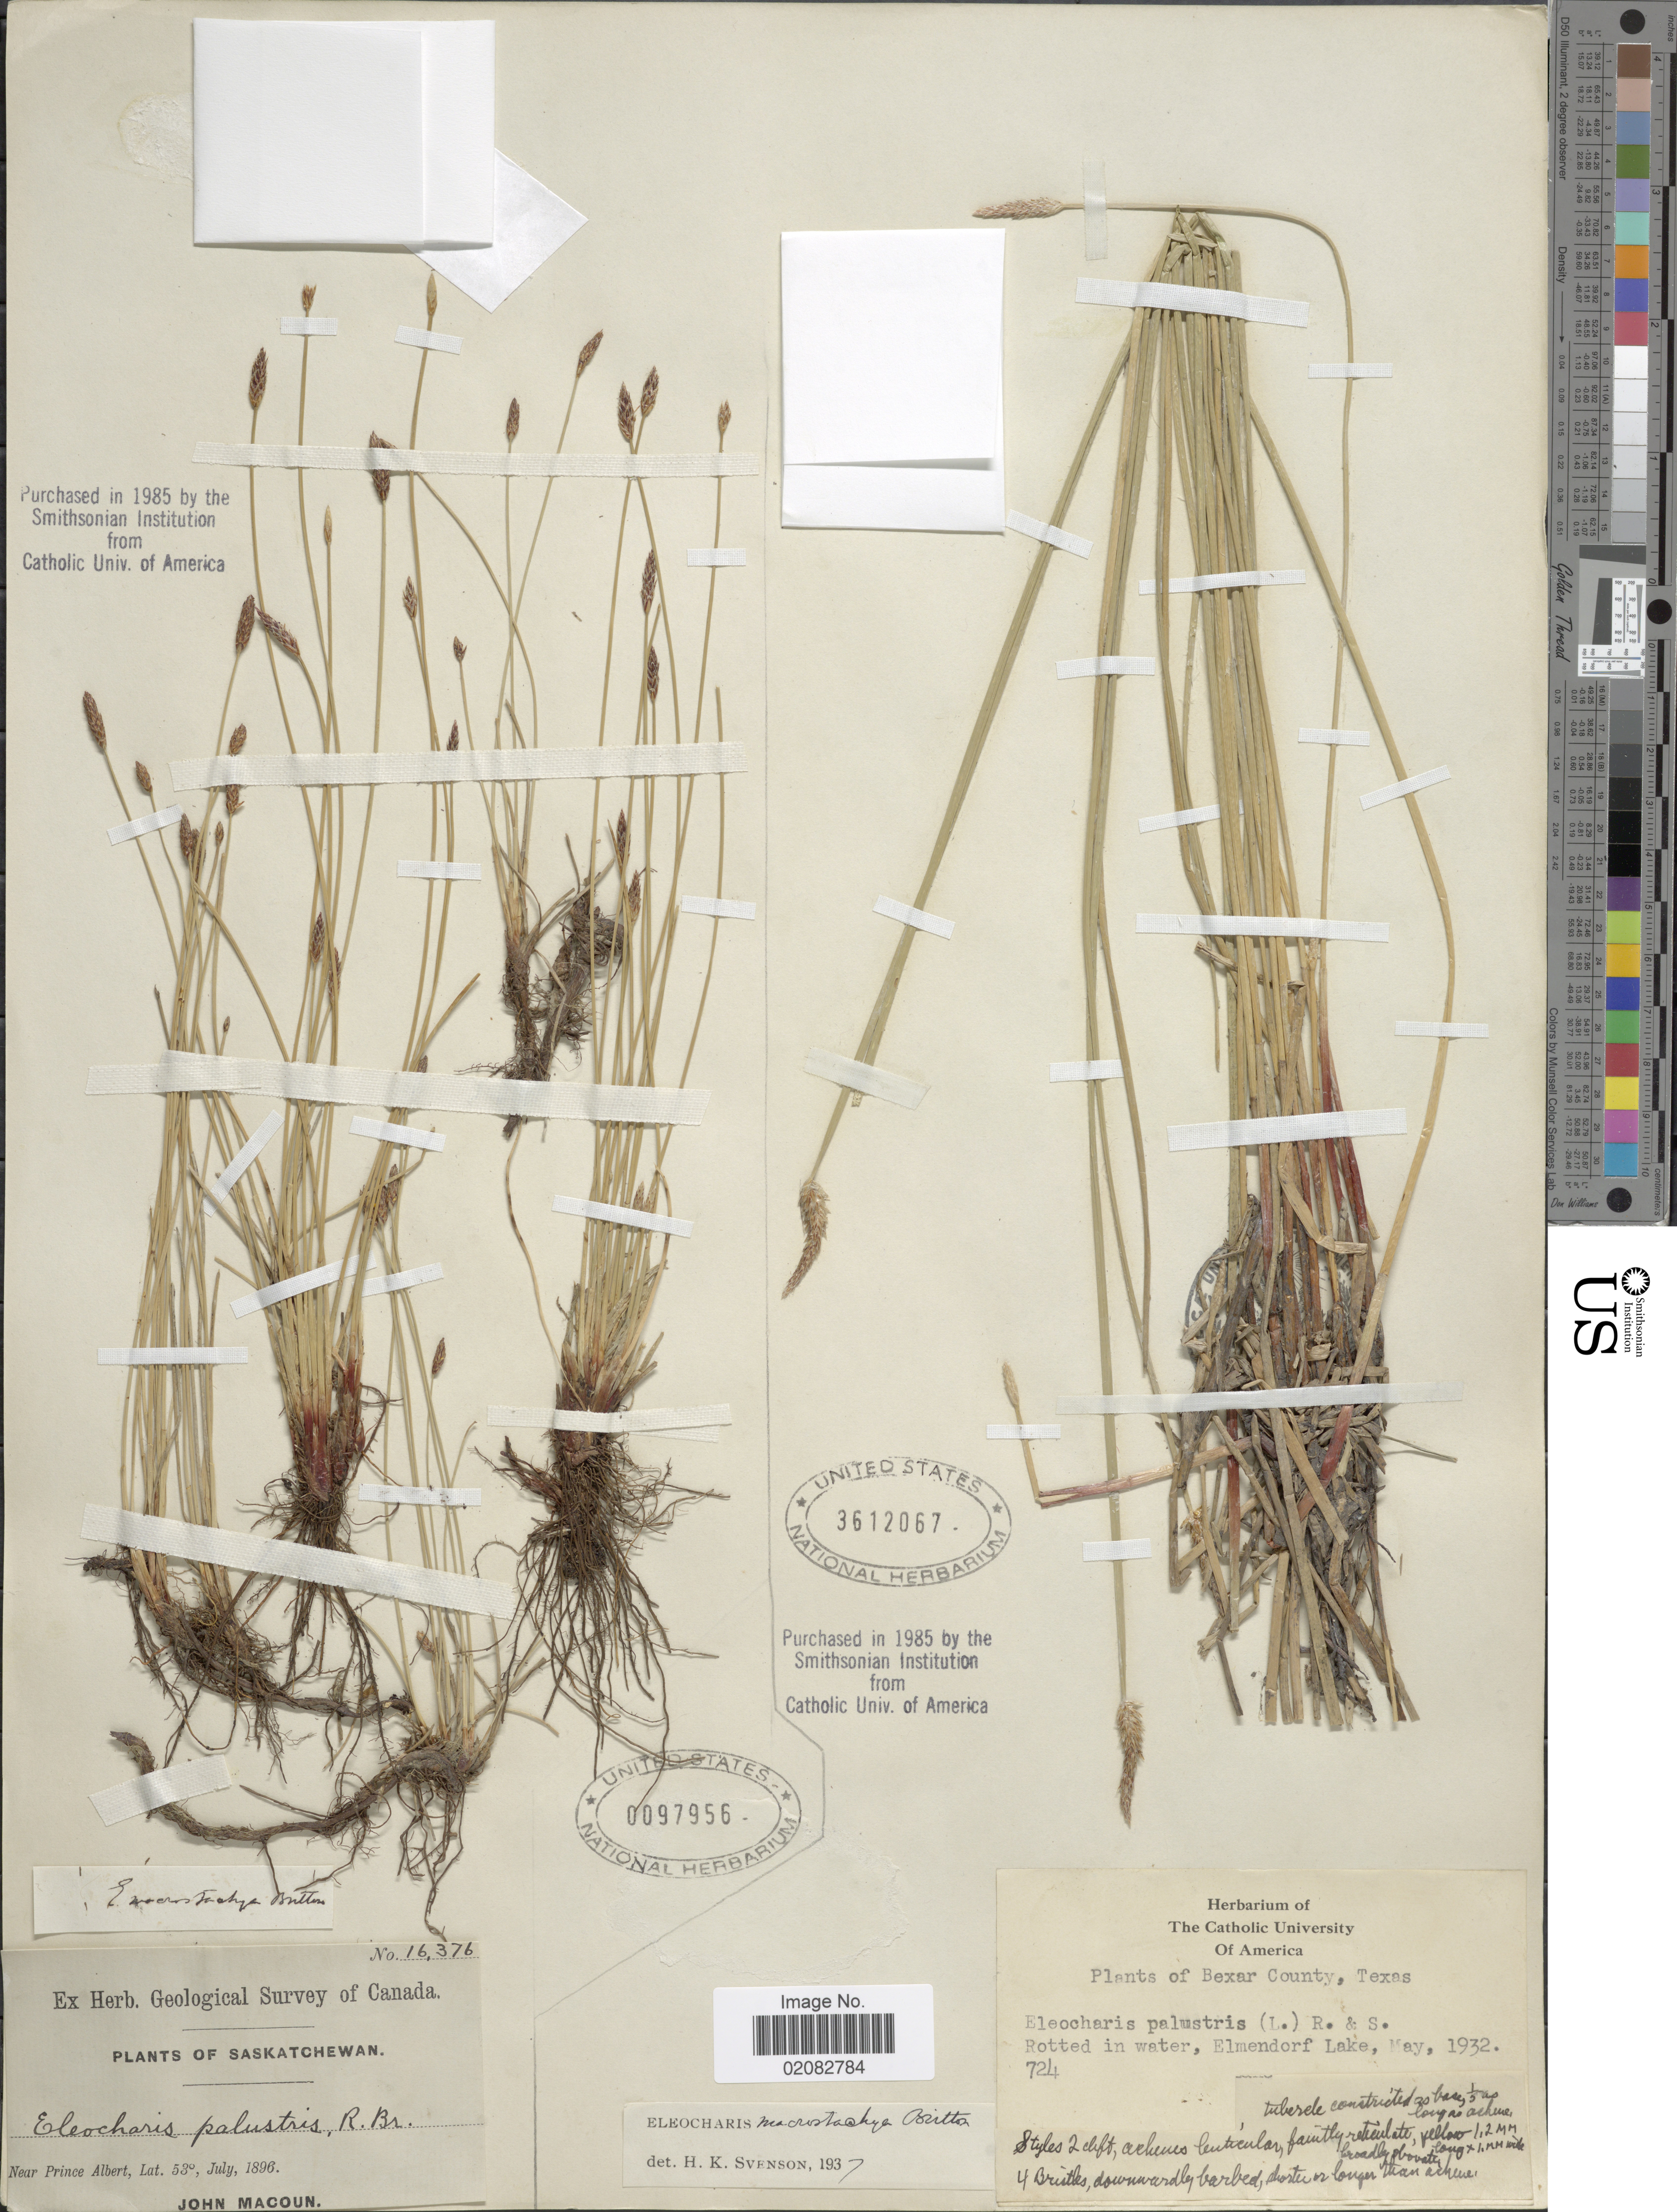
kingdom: Plantae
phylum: Tracheophyta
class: Liliopsida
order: Poales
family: Cyperaceae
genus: Eleocharis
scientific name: Eleocharis macrostachya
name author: Britton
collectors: ex herb. Catholic University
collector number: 724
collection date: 1932-05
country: United States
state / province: Texas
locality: Bexar County, Elmendorf Lake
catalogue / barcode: US 3612067-2